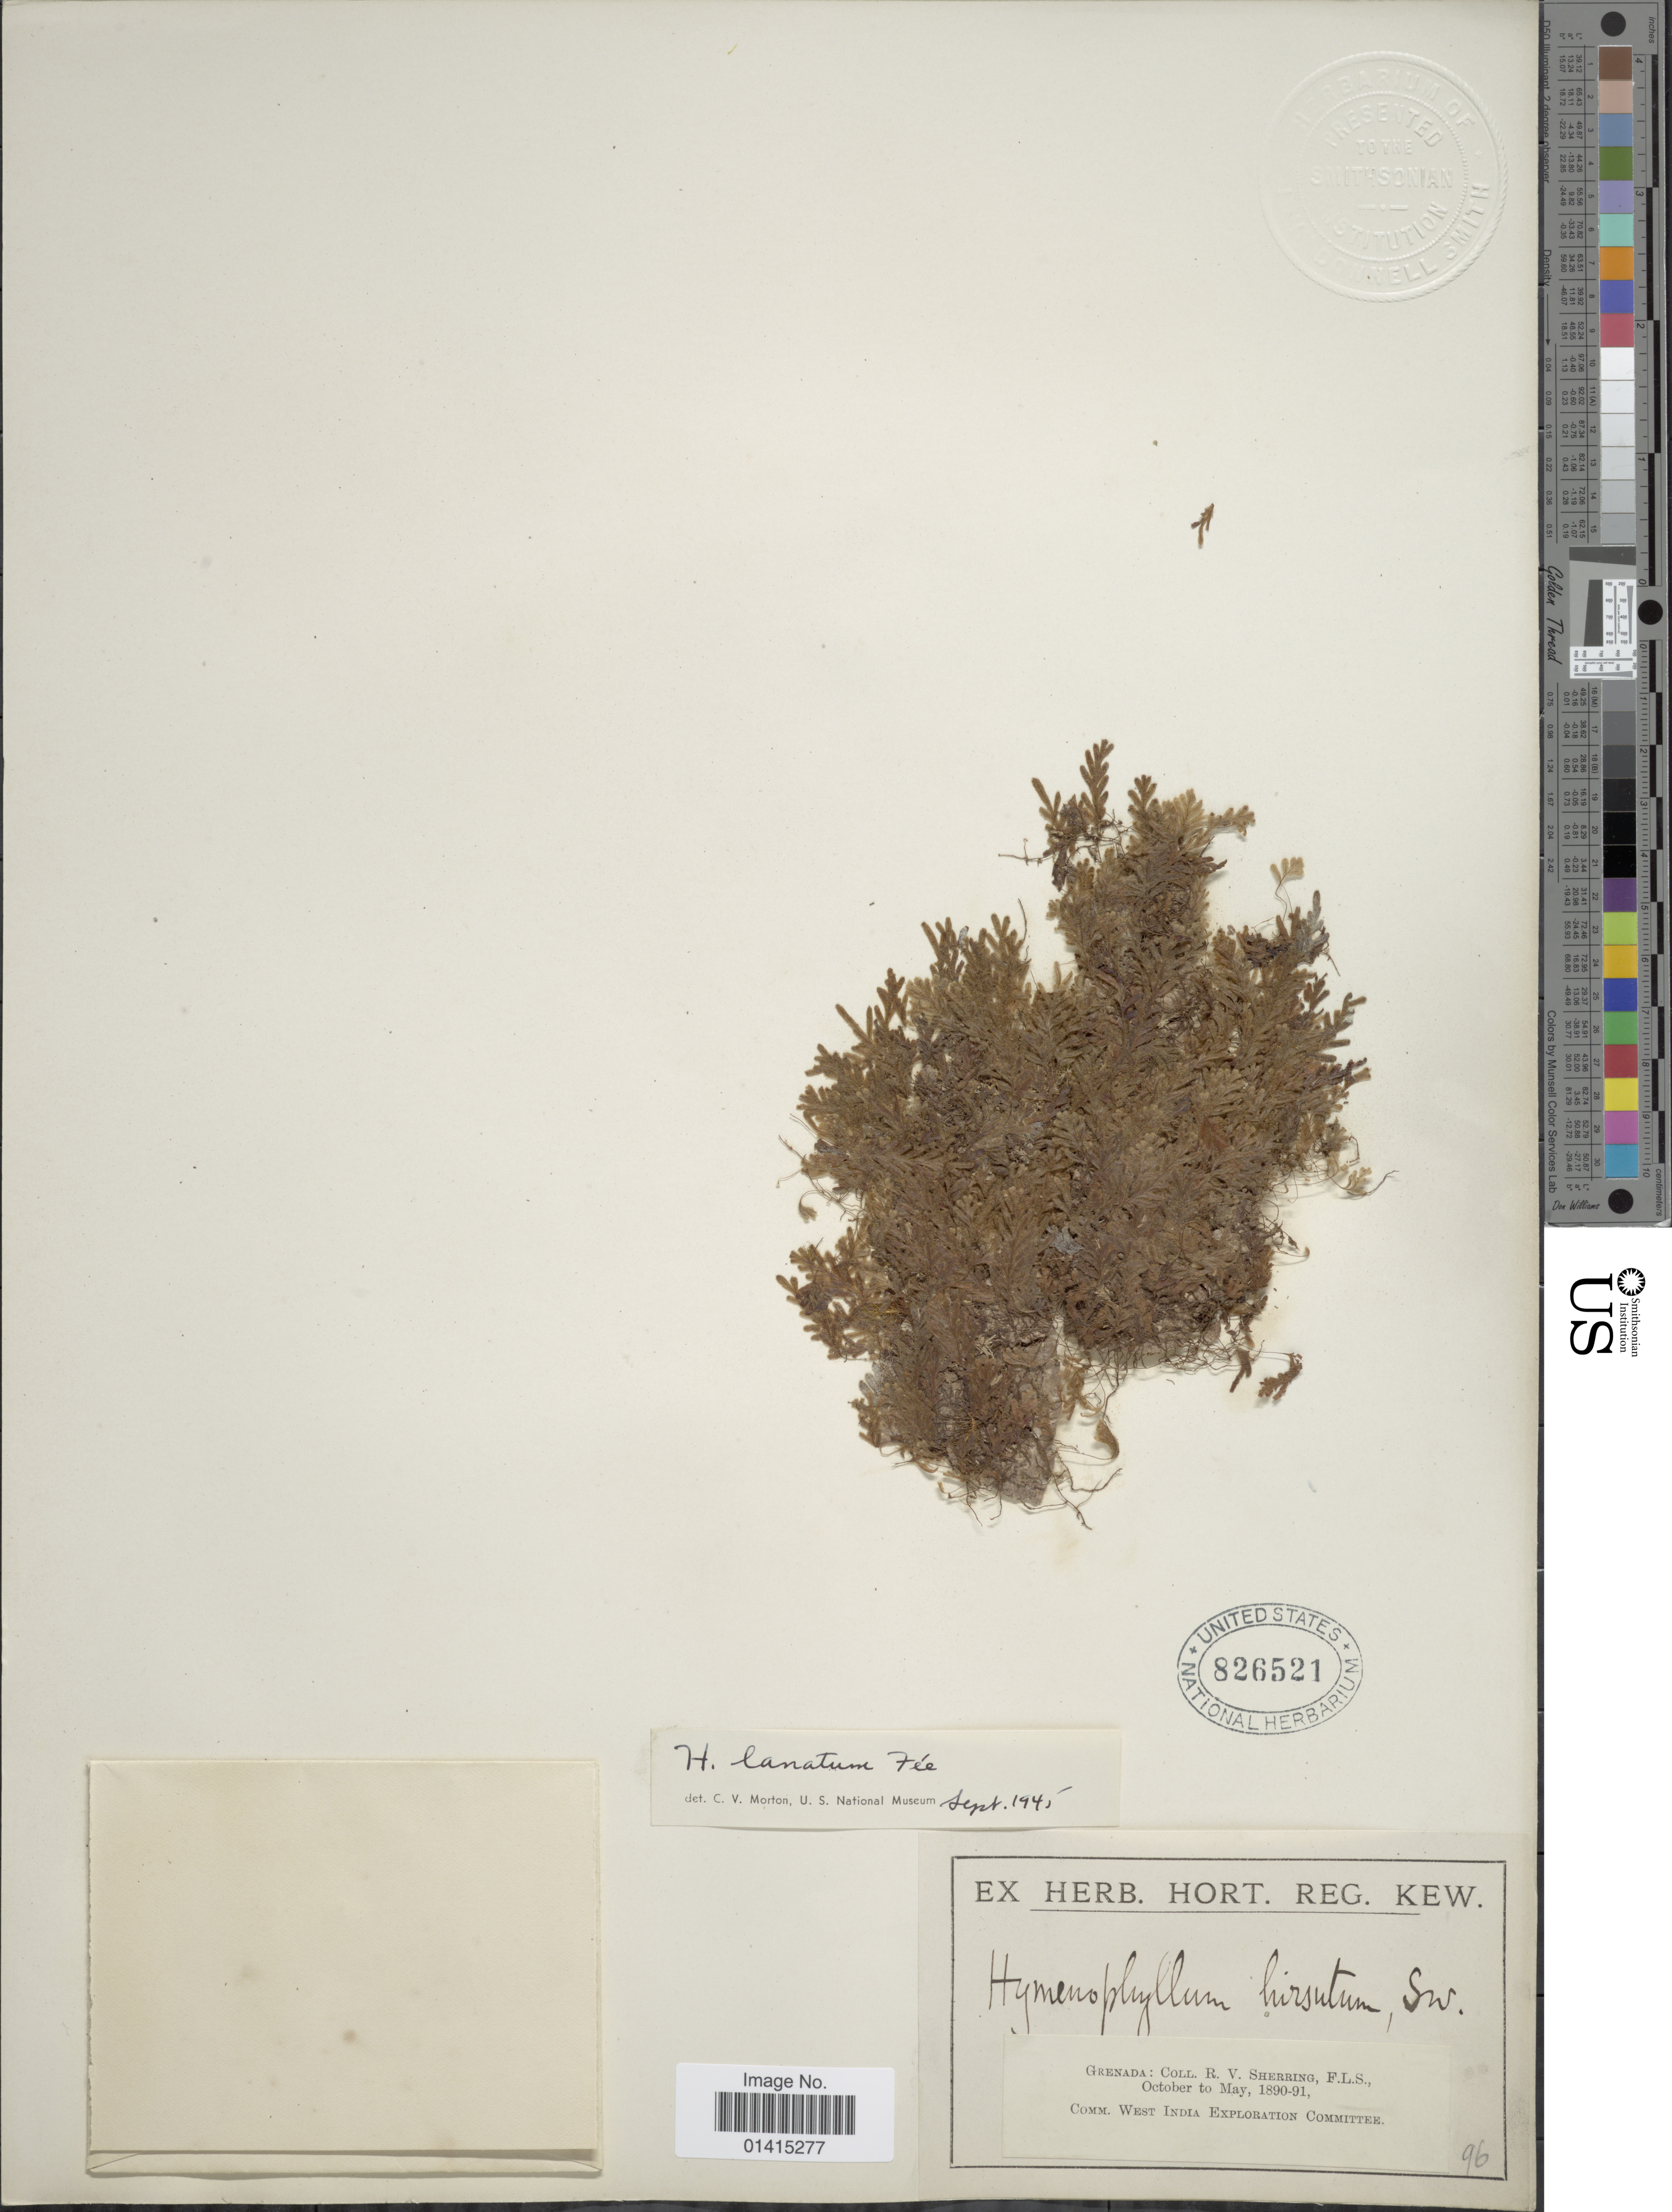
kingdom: Plantae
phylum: Tracheophyta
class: Polypodiopsida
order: Hymenophyllales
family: Hymenophyllaceae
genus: Hymenophyllum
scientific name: Hymenophyllum lanatum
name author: Fée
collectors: R. Sherring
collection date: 1890-10/1891-05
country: Grenada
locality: Grenada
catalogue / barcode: US 826521